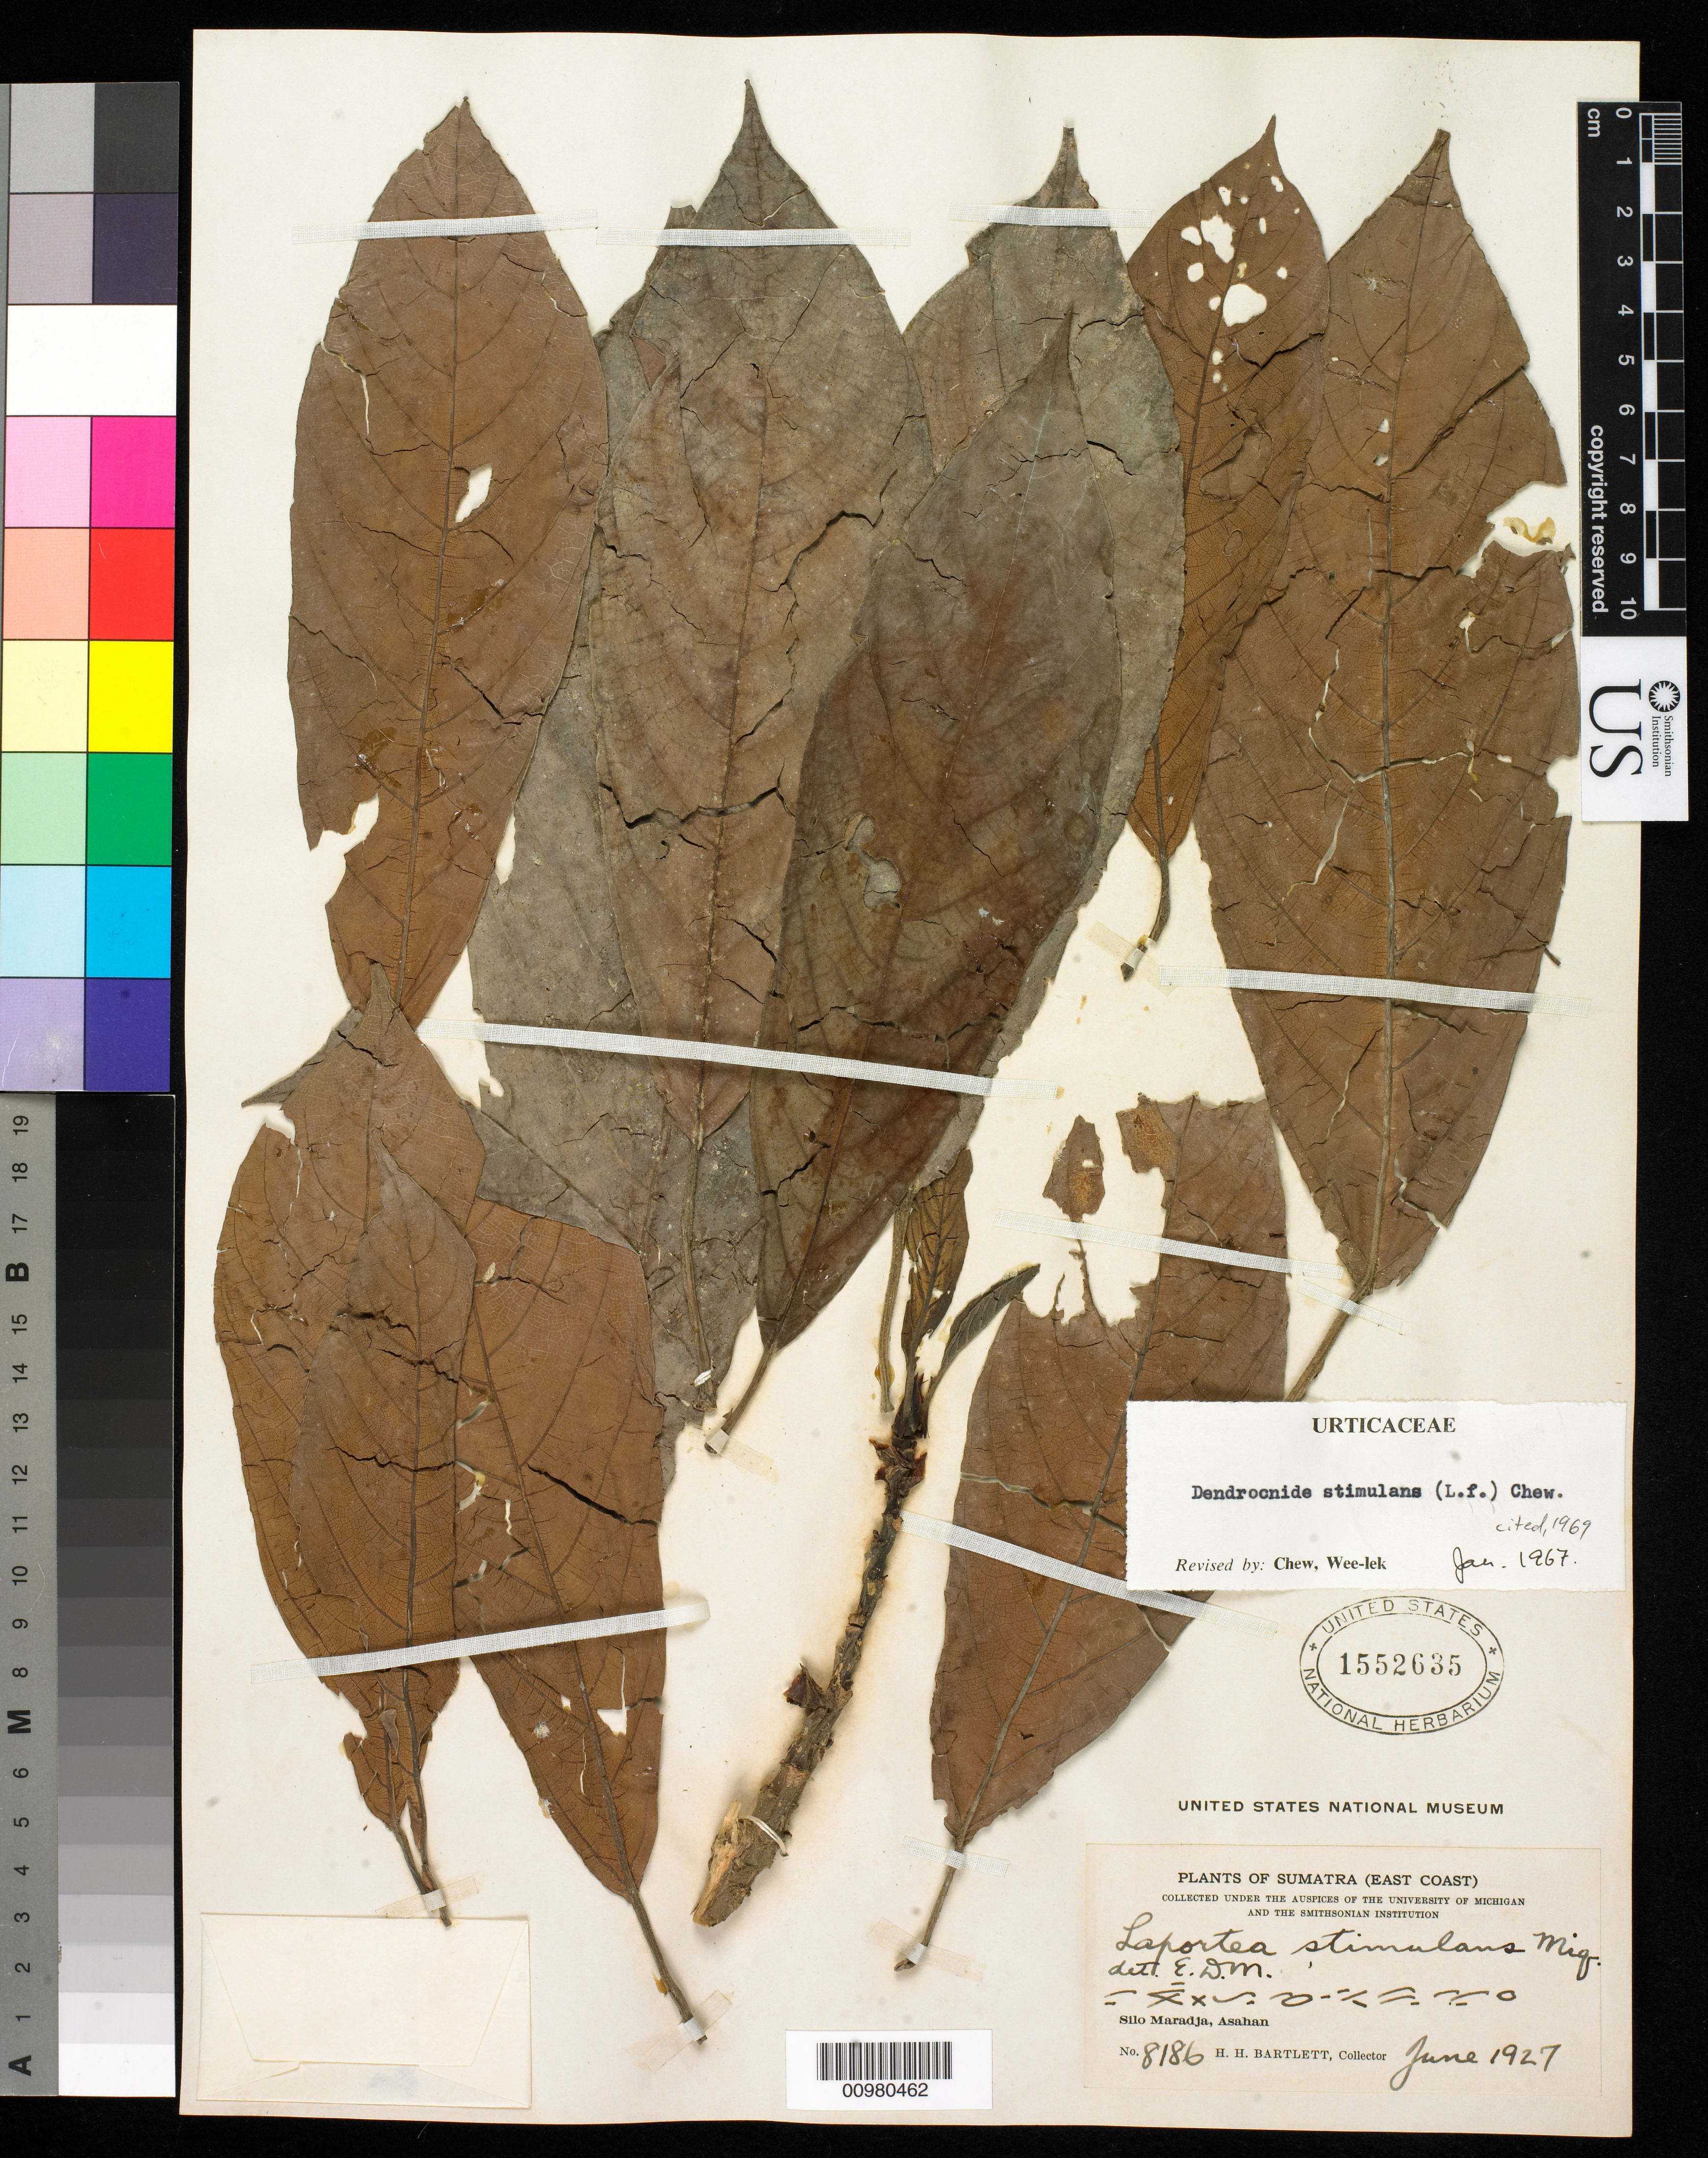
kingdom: Plantae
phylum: Tracheophyta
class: Magnoliopsida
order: Rosales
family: Urticaceae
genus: Dendrocnide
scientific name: Dendrocnide stimulans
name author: (L. f.) Chew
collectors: H. H. Bartlett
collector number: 8186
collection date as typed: Jun 1927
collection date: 1927-06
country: Indonesia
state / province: Sumatra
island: Sumatra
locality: Silo Maradja, Asahan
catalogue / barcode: US 1552635